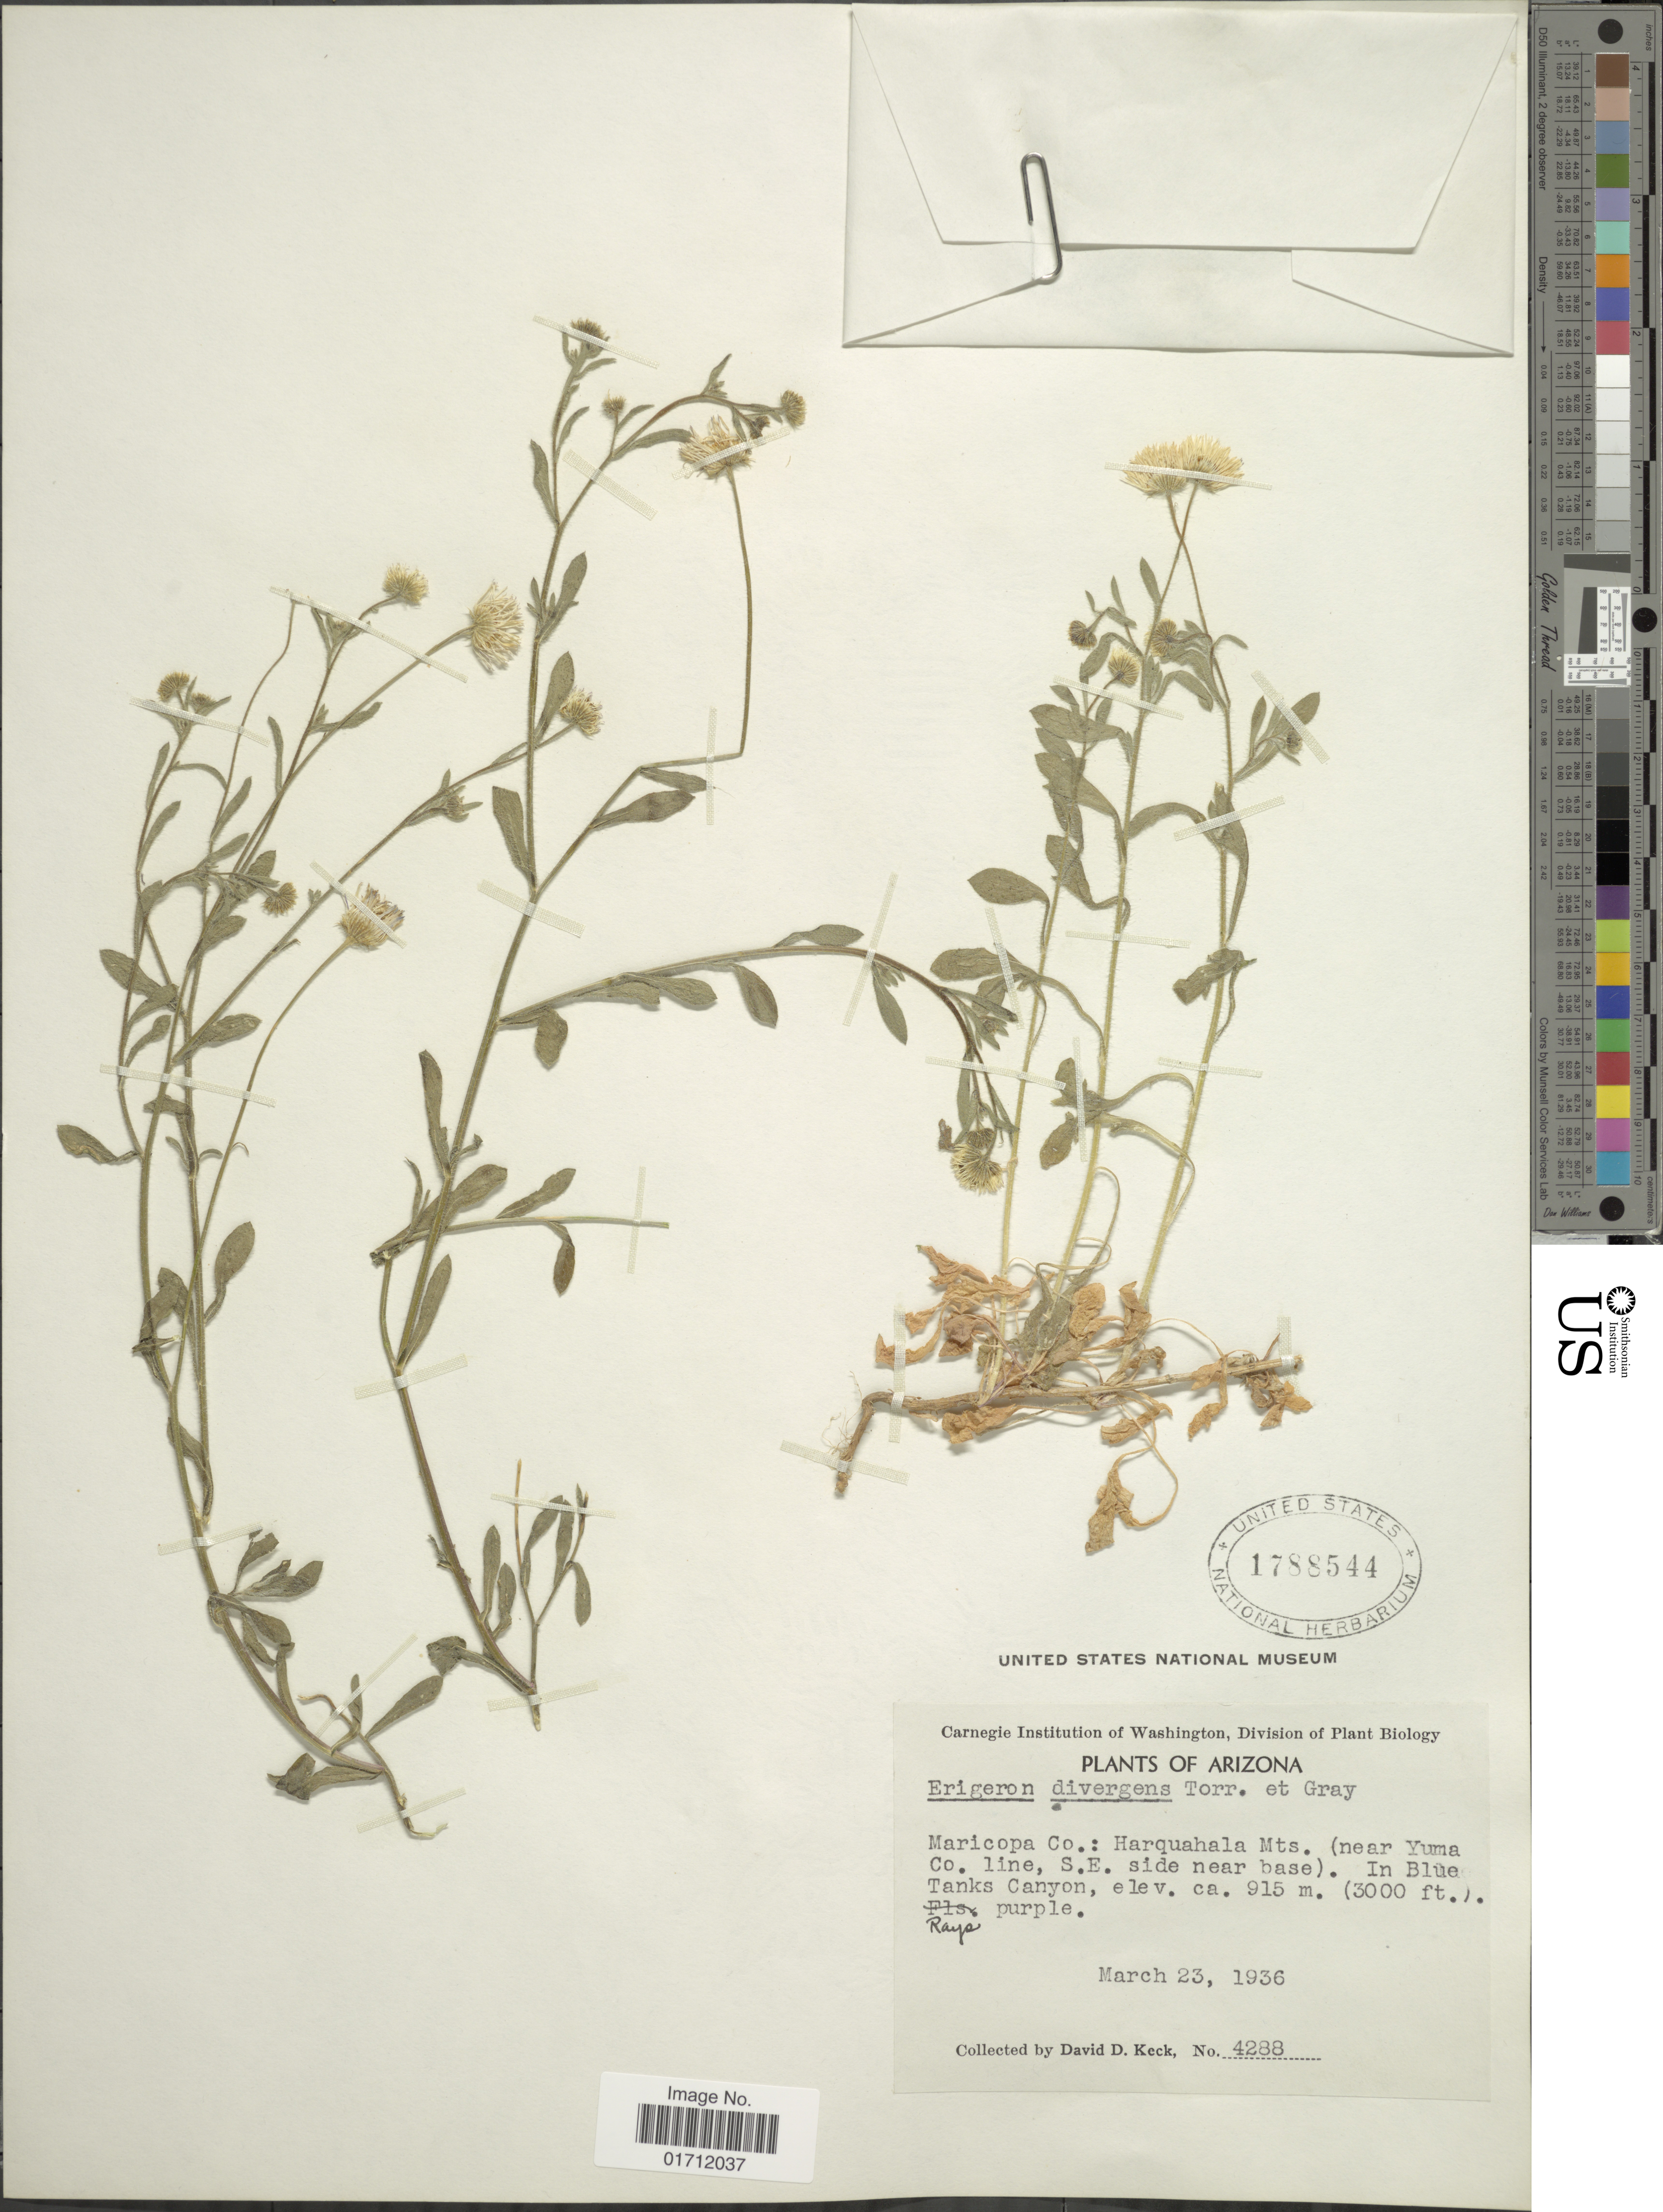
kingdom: Plantae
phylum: Tracheophyta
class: Magnoliopsida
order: Asterales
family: Asteraceae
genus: Erigeron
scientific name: Erigeron divergens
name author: Torr. & A. Gray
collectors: D. D. Keck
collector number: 4288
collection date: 1936-03-23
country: United States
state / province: Arizona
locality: Maricopa Co.: Harquahala Mts. (near Yuma Co. line, S. E. side near base). In Blue Tanks Canyon.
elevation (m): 914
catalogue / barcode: US 1788544